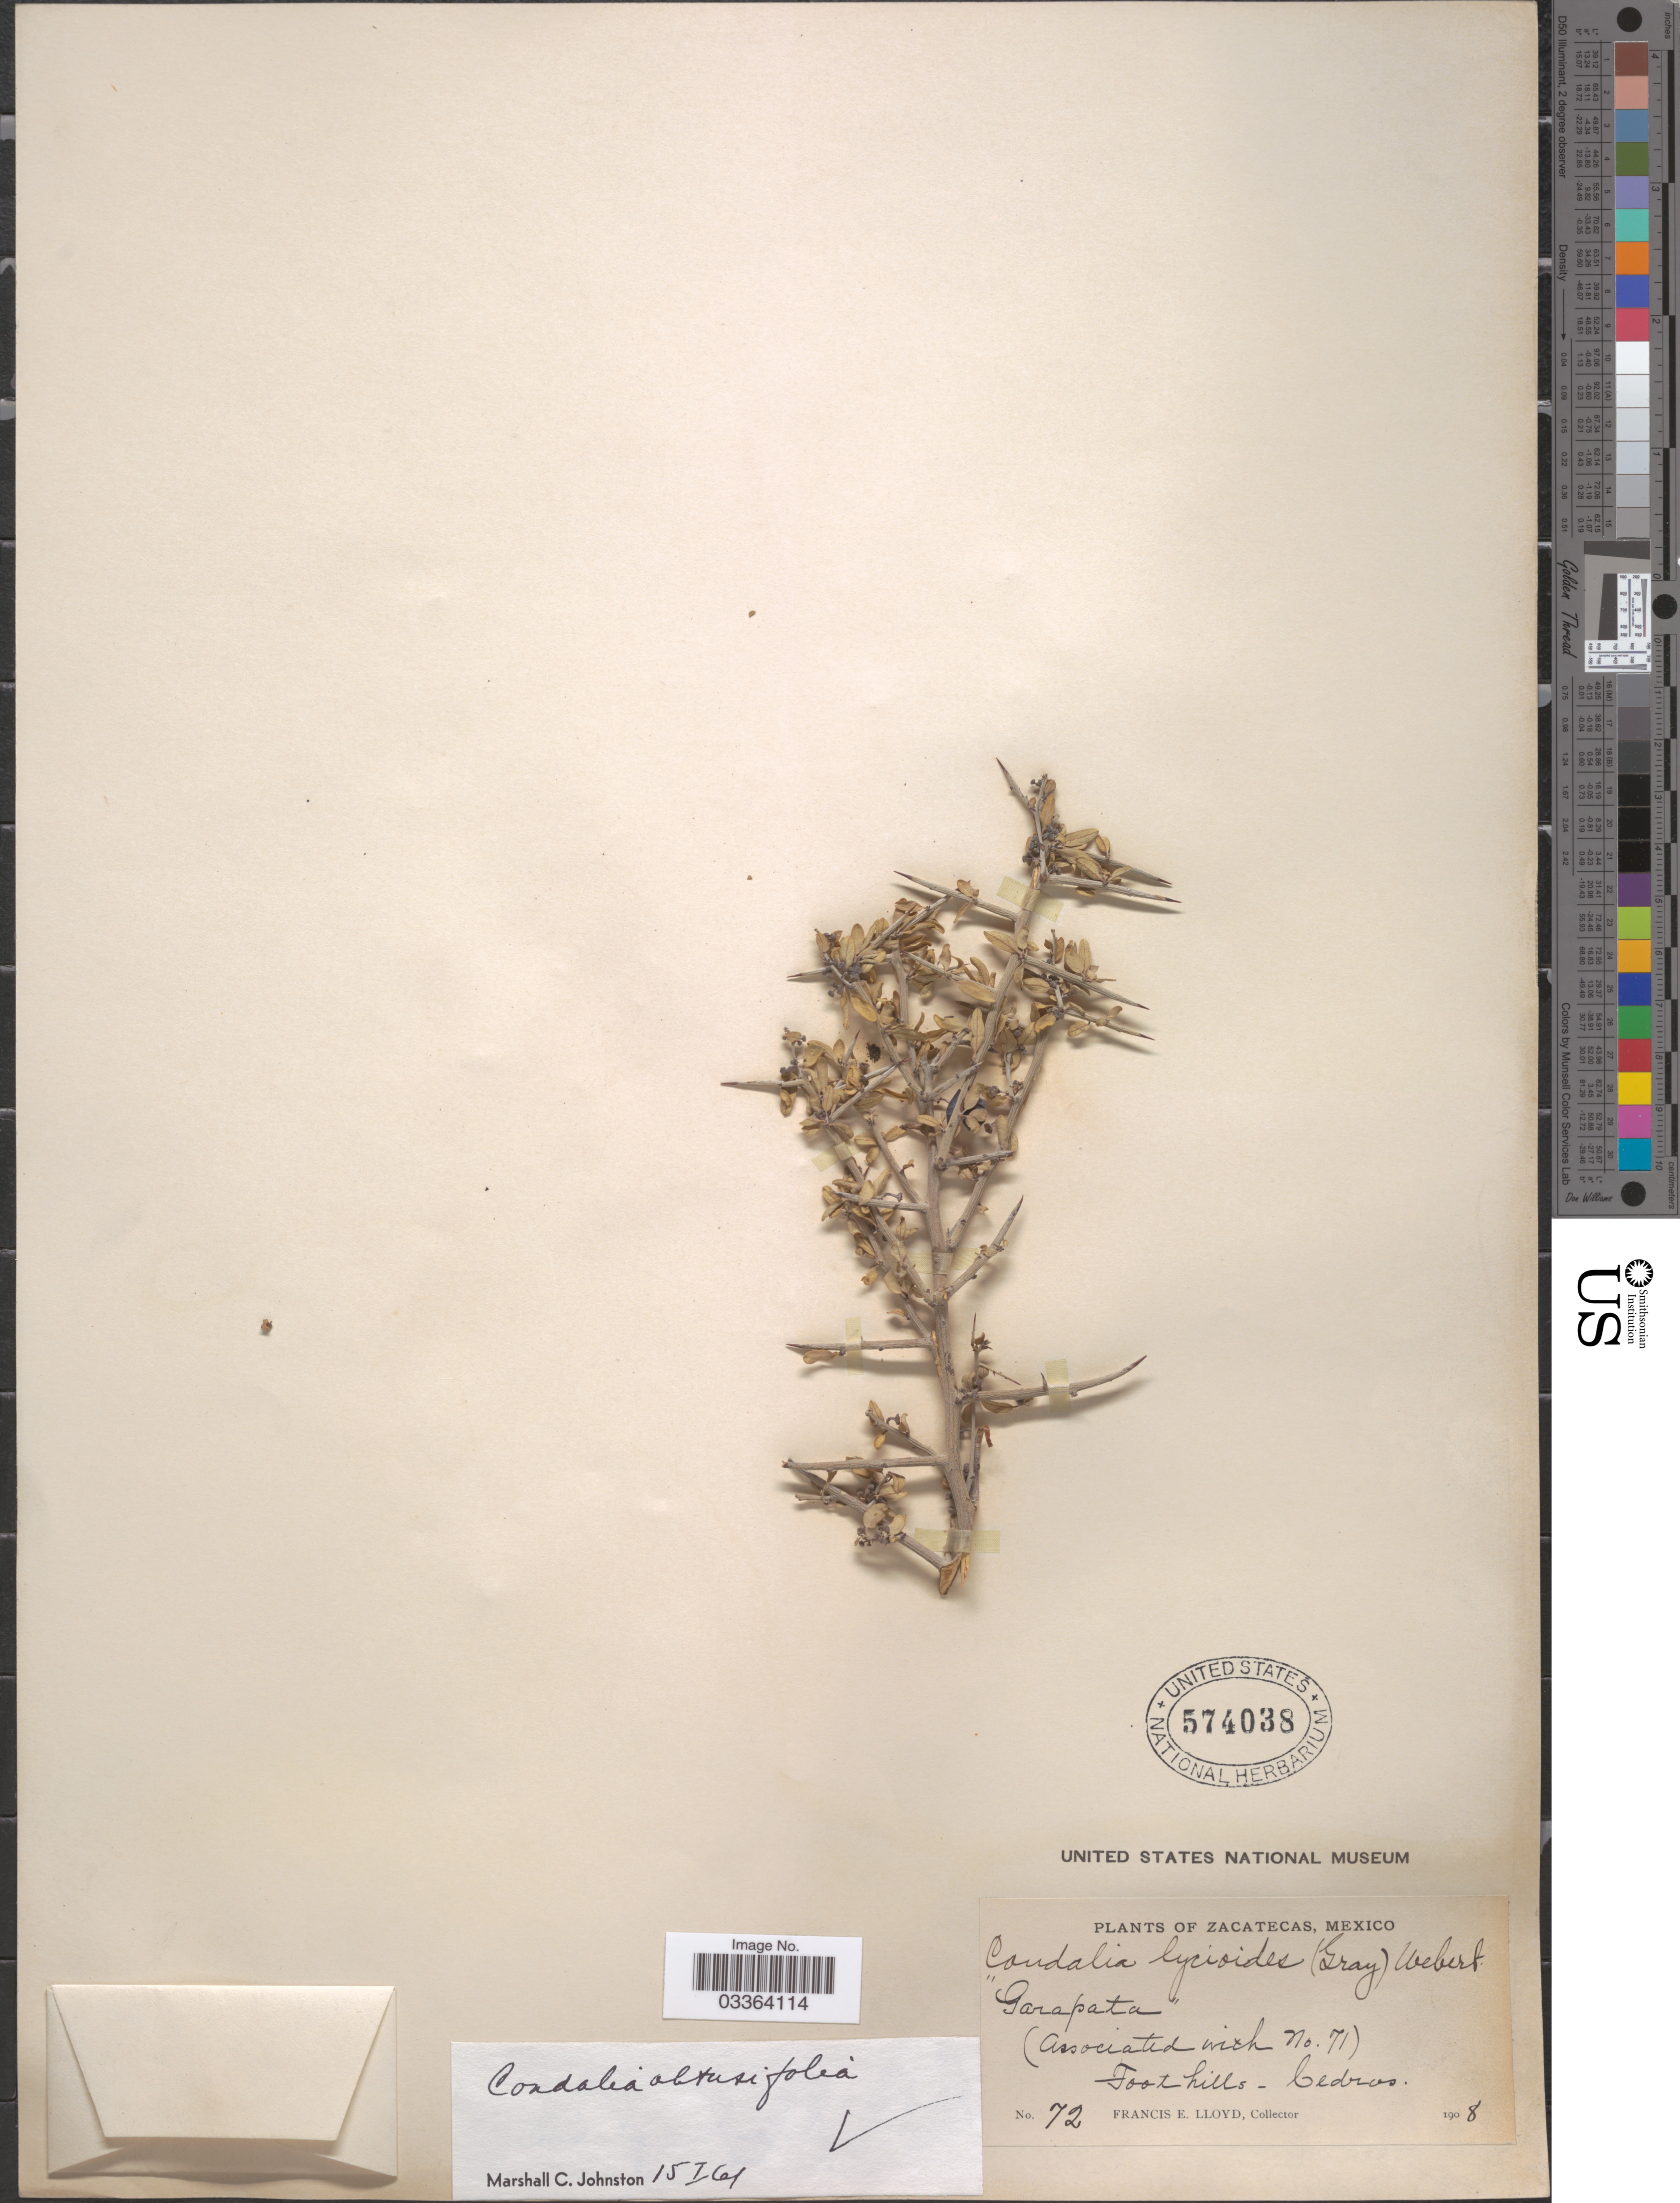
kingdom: Plantae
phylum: Tracheophyta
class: Magnoliopsida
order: Rosales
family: Rhamnaceae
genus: Sarcomphalus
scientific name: Sarcomphalus obtusifolius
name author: (Hook. ex Torr. & A. Gray) Hauenschild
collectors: Lloyd, C. E.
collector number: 72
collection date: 1908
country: Mexico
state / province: Zacatecas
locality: Cedros.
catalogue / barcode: US 574038